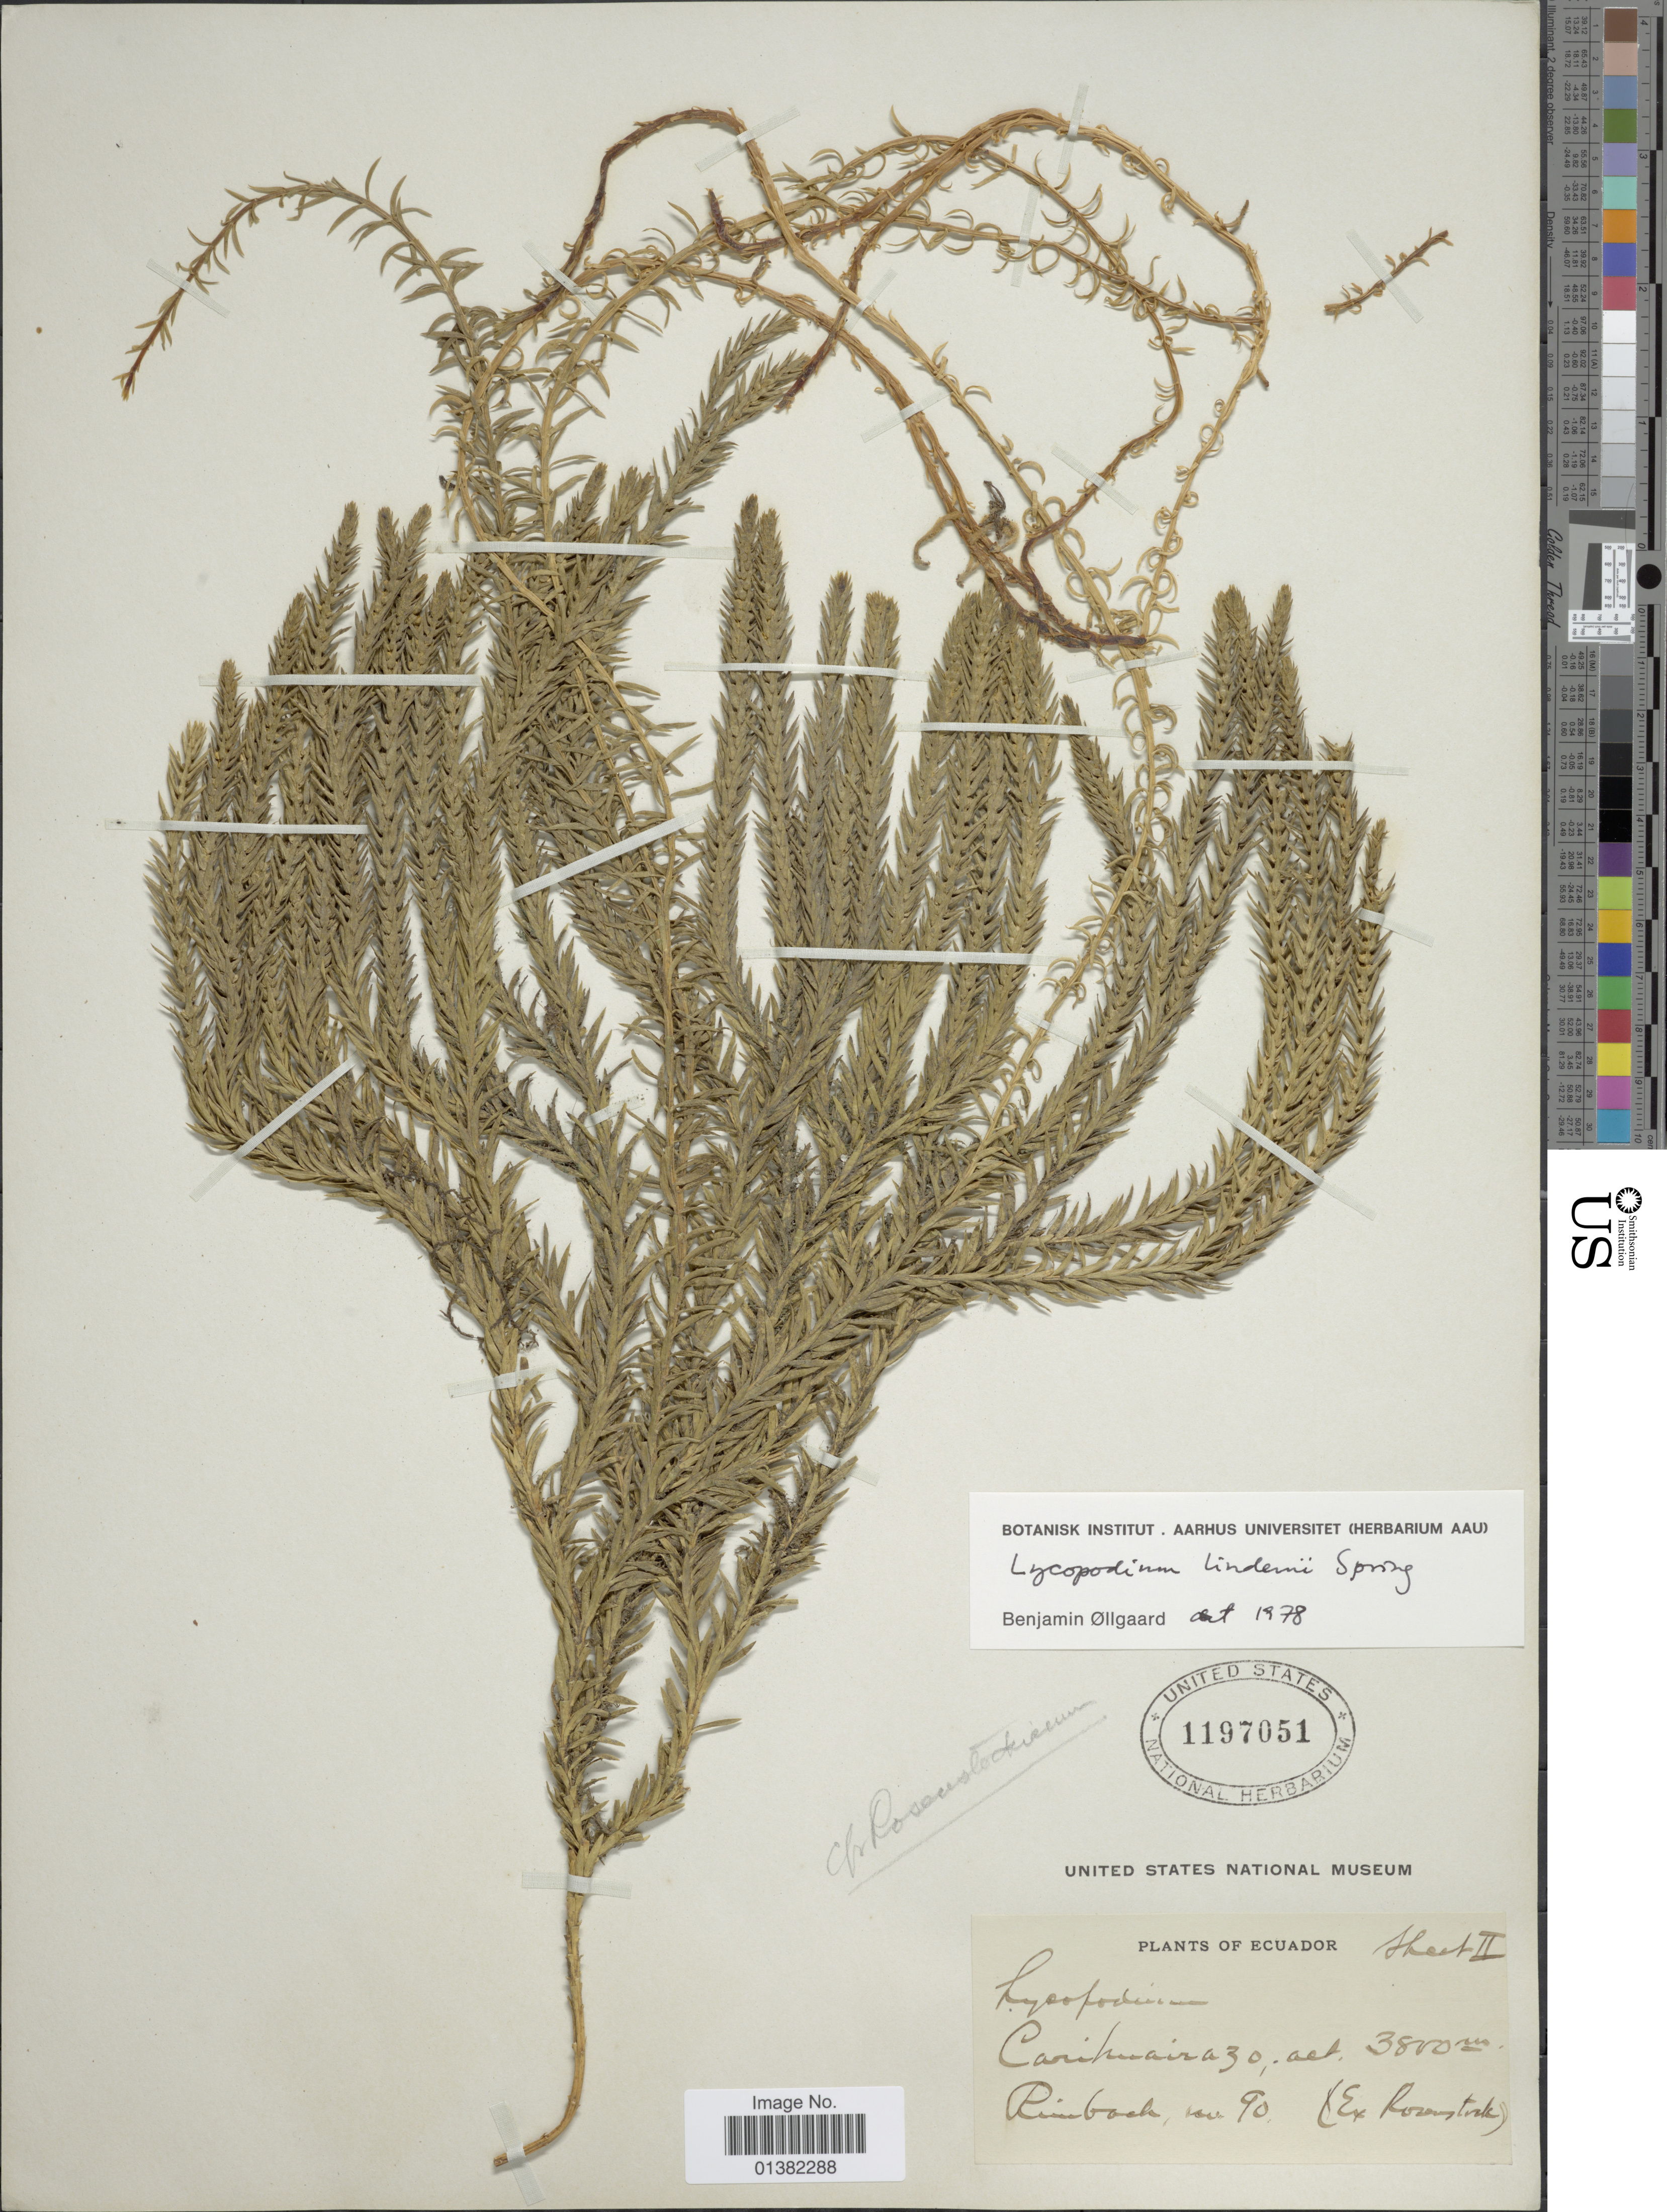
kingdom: Plantae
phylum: Tracheophyta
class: Lycopodiopsida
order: Lycopodiales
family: Lycopodiaceae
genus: Phlegmariurus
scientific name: Phlegmariurus lindenii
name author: (Spring) B. Øllg.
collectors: Rimbach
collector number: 90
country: Ecuador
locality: Carihuairazo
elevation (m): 3800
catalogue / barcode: US 1197051